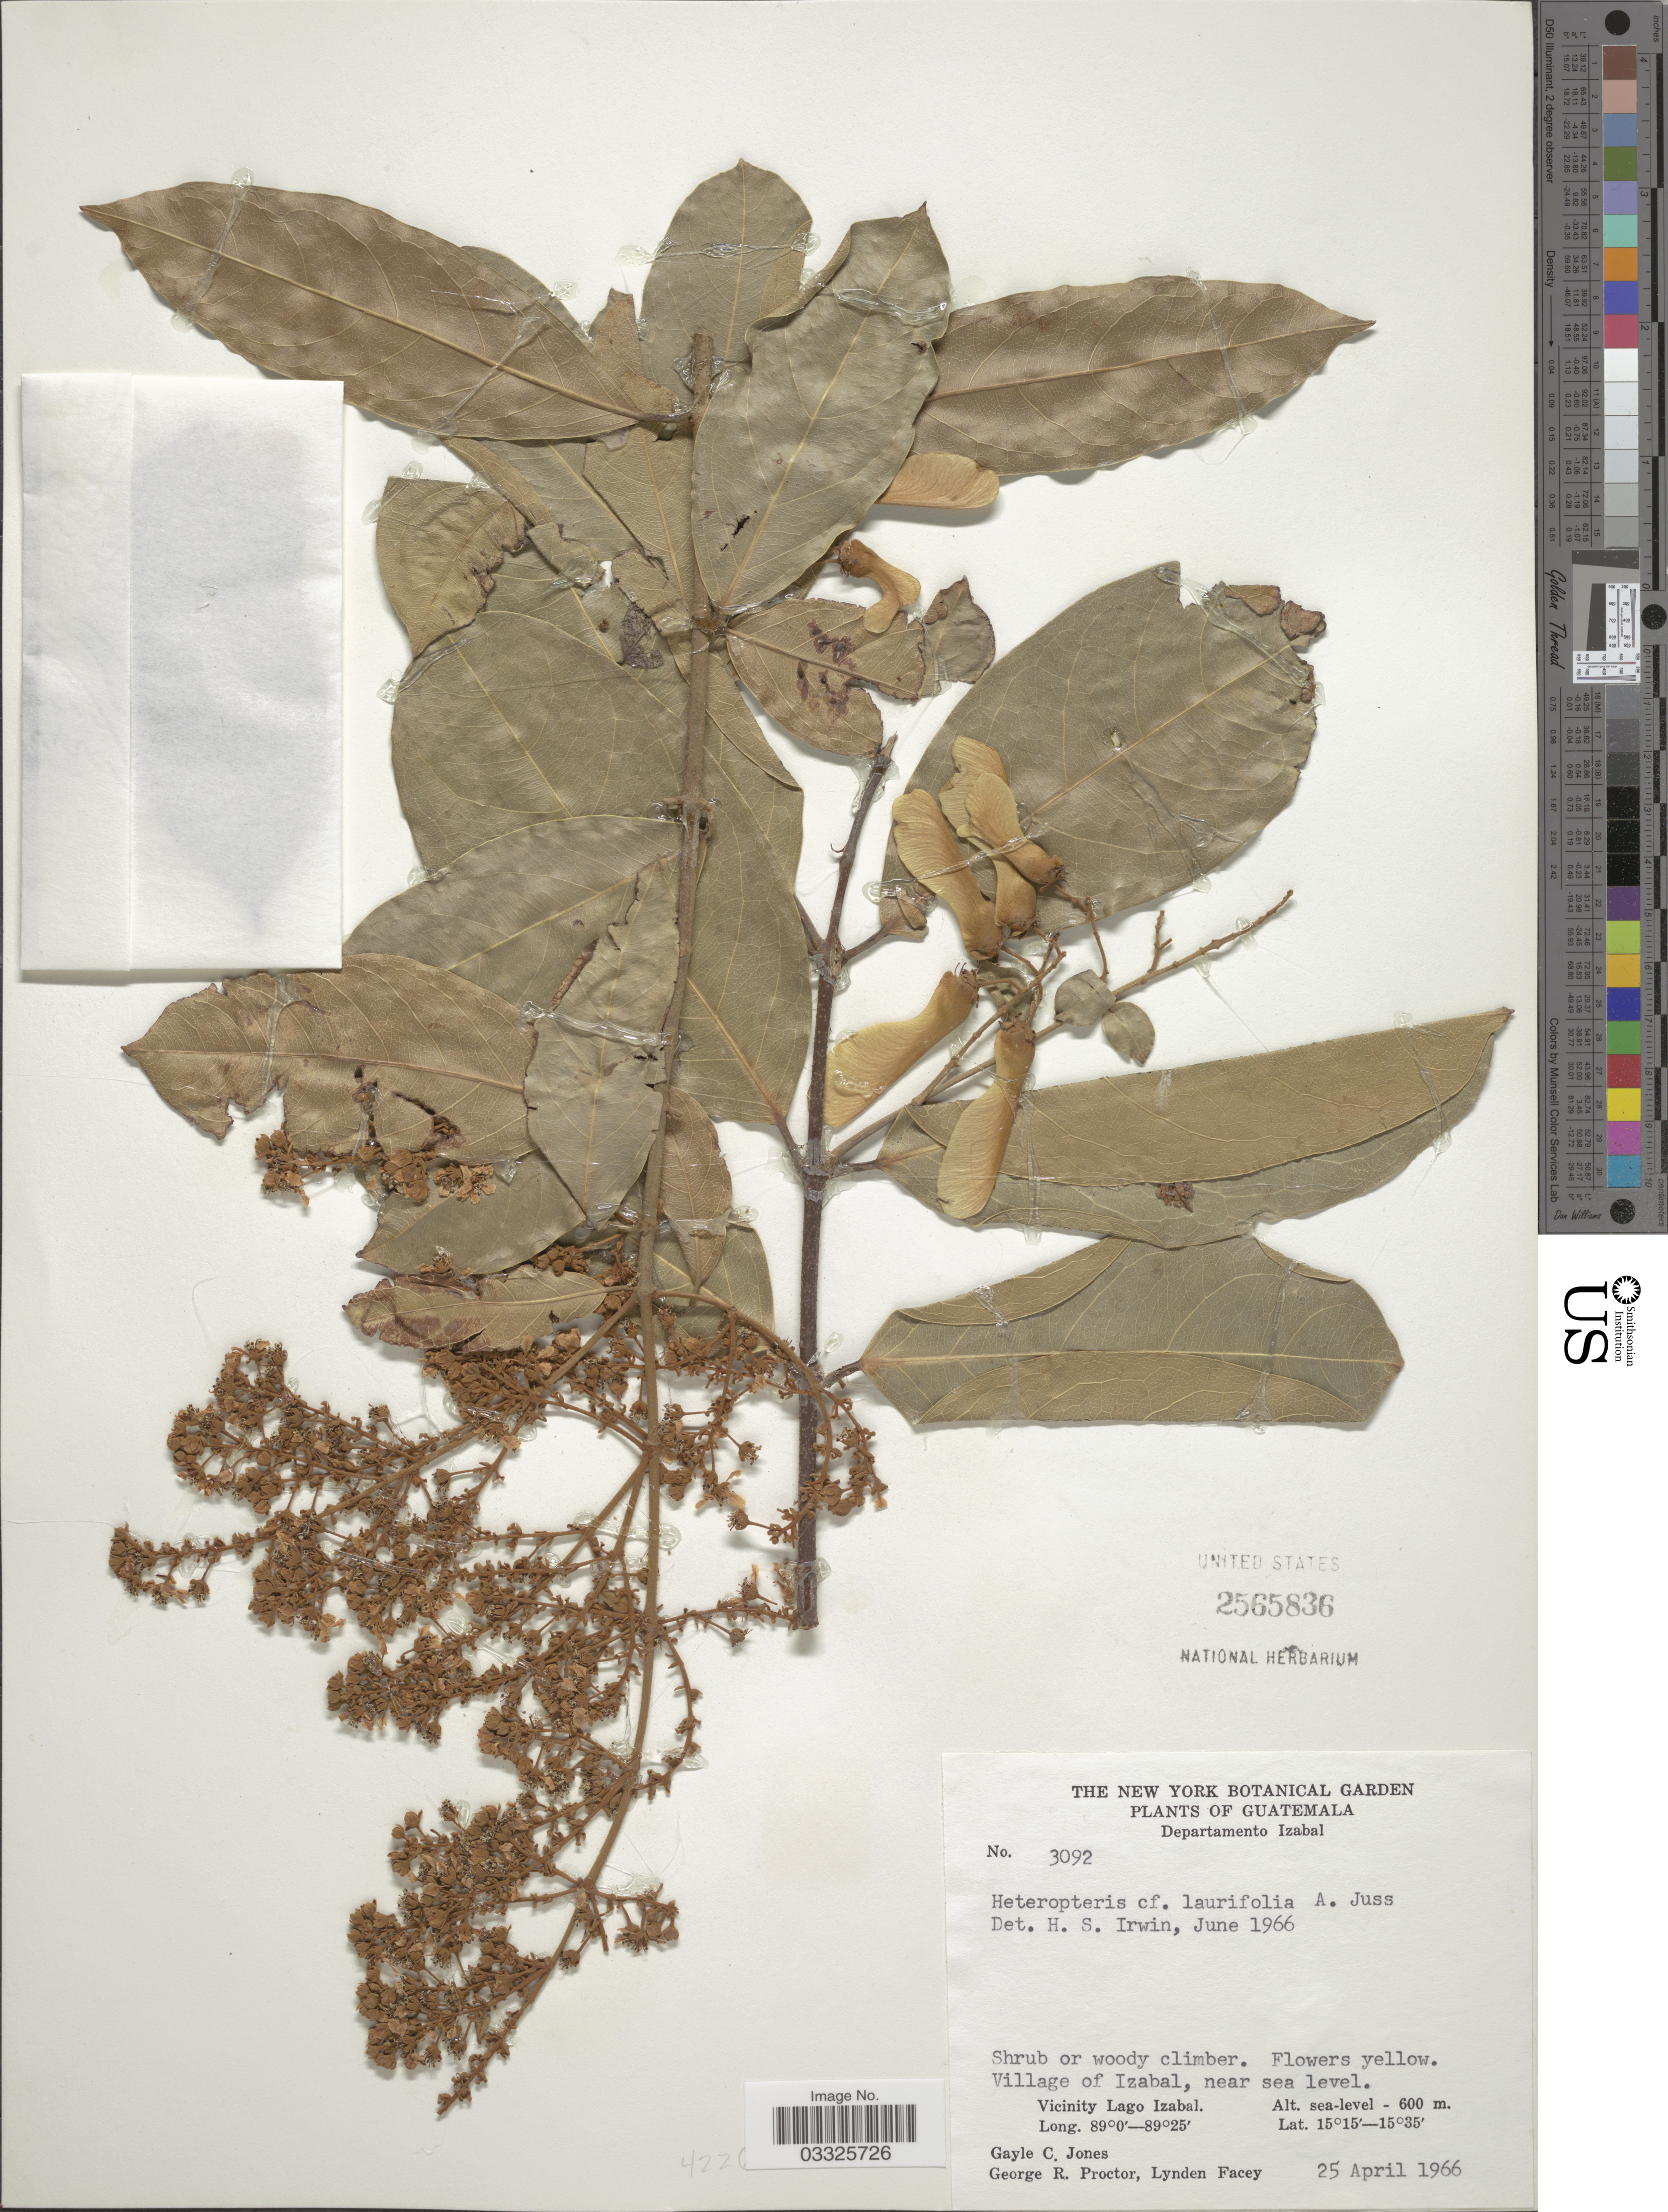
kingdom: Plantae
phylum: Tracheophyta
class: Magnoliopsida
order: Malpighiales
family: Malpighiaceae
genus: Heteropterys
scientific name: Heteropterys laurifolia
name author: (L.) A. Juss.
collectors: G. C. Jones, G. R. Proctor & L. Facey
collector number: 3092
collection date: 1966-04-25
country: Guatemala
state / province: Izabal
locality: Departamento Izabal. Village of Izabal, near sea level. Vicinity of Lago Izabal.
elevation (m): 0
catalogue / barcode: US 2565836